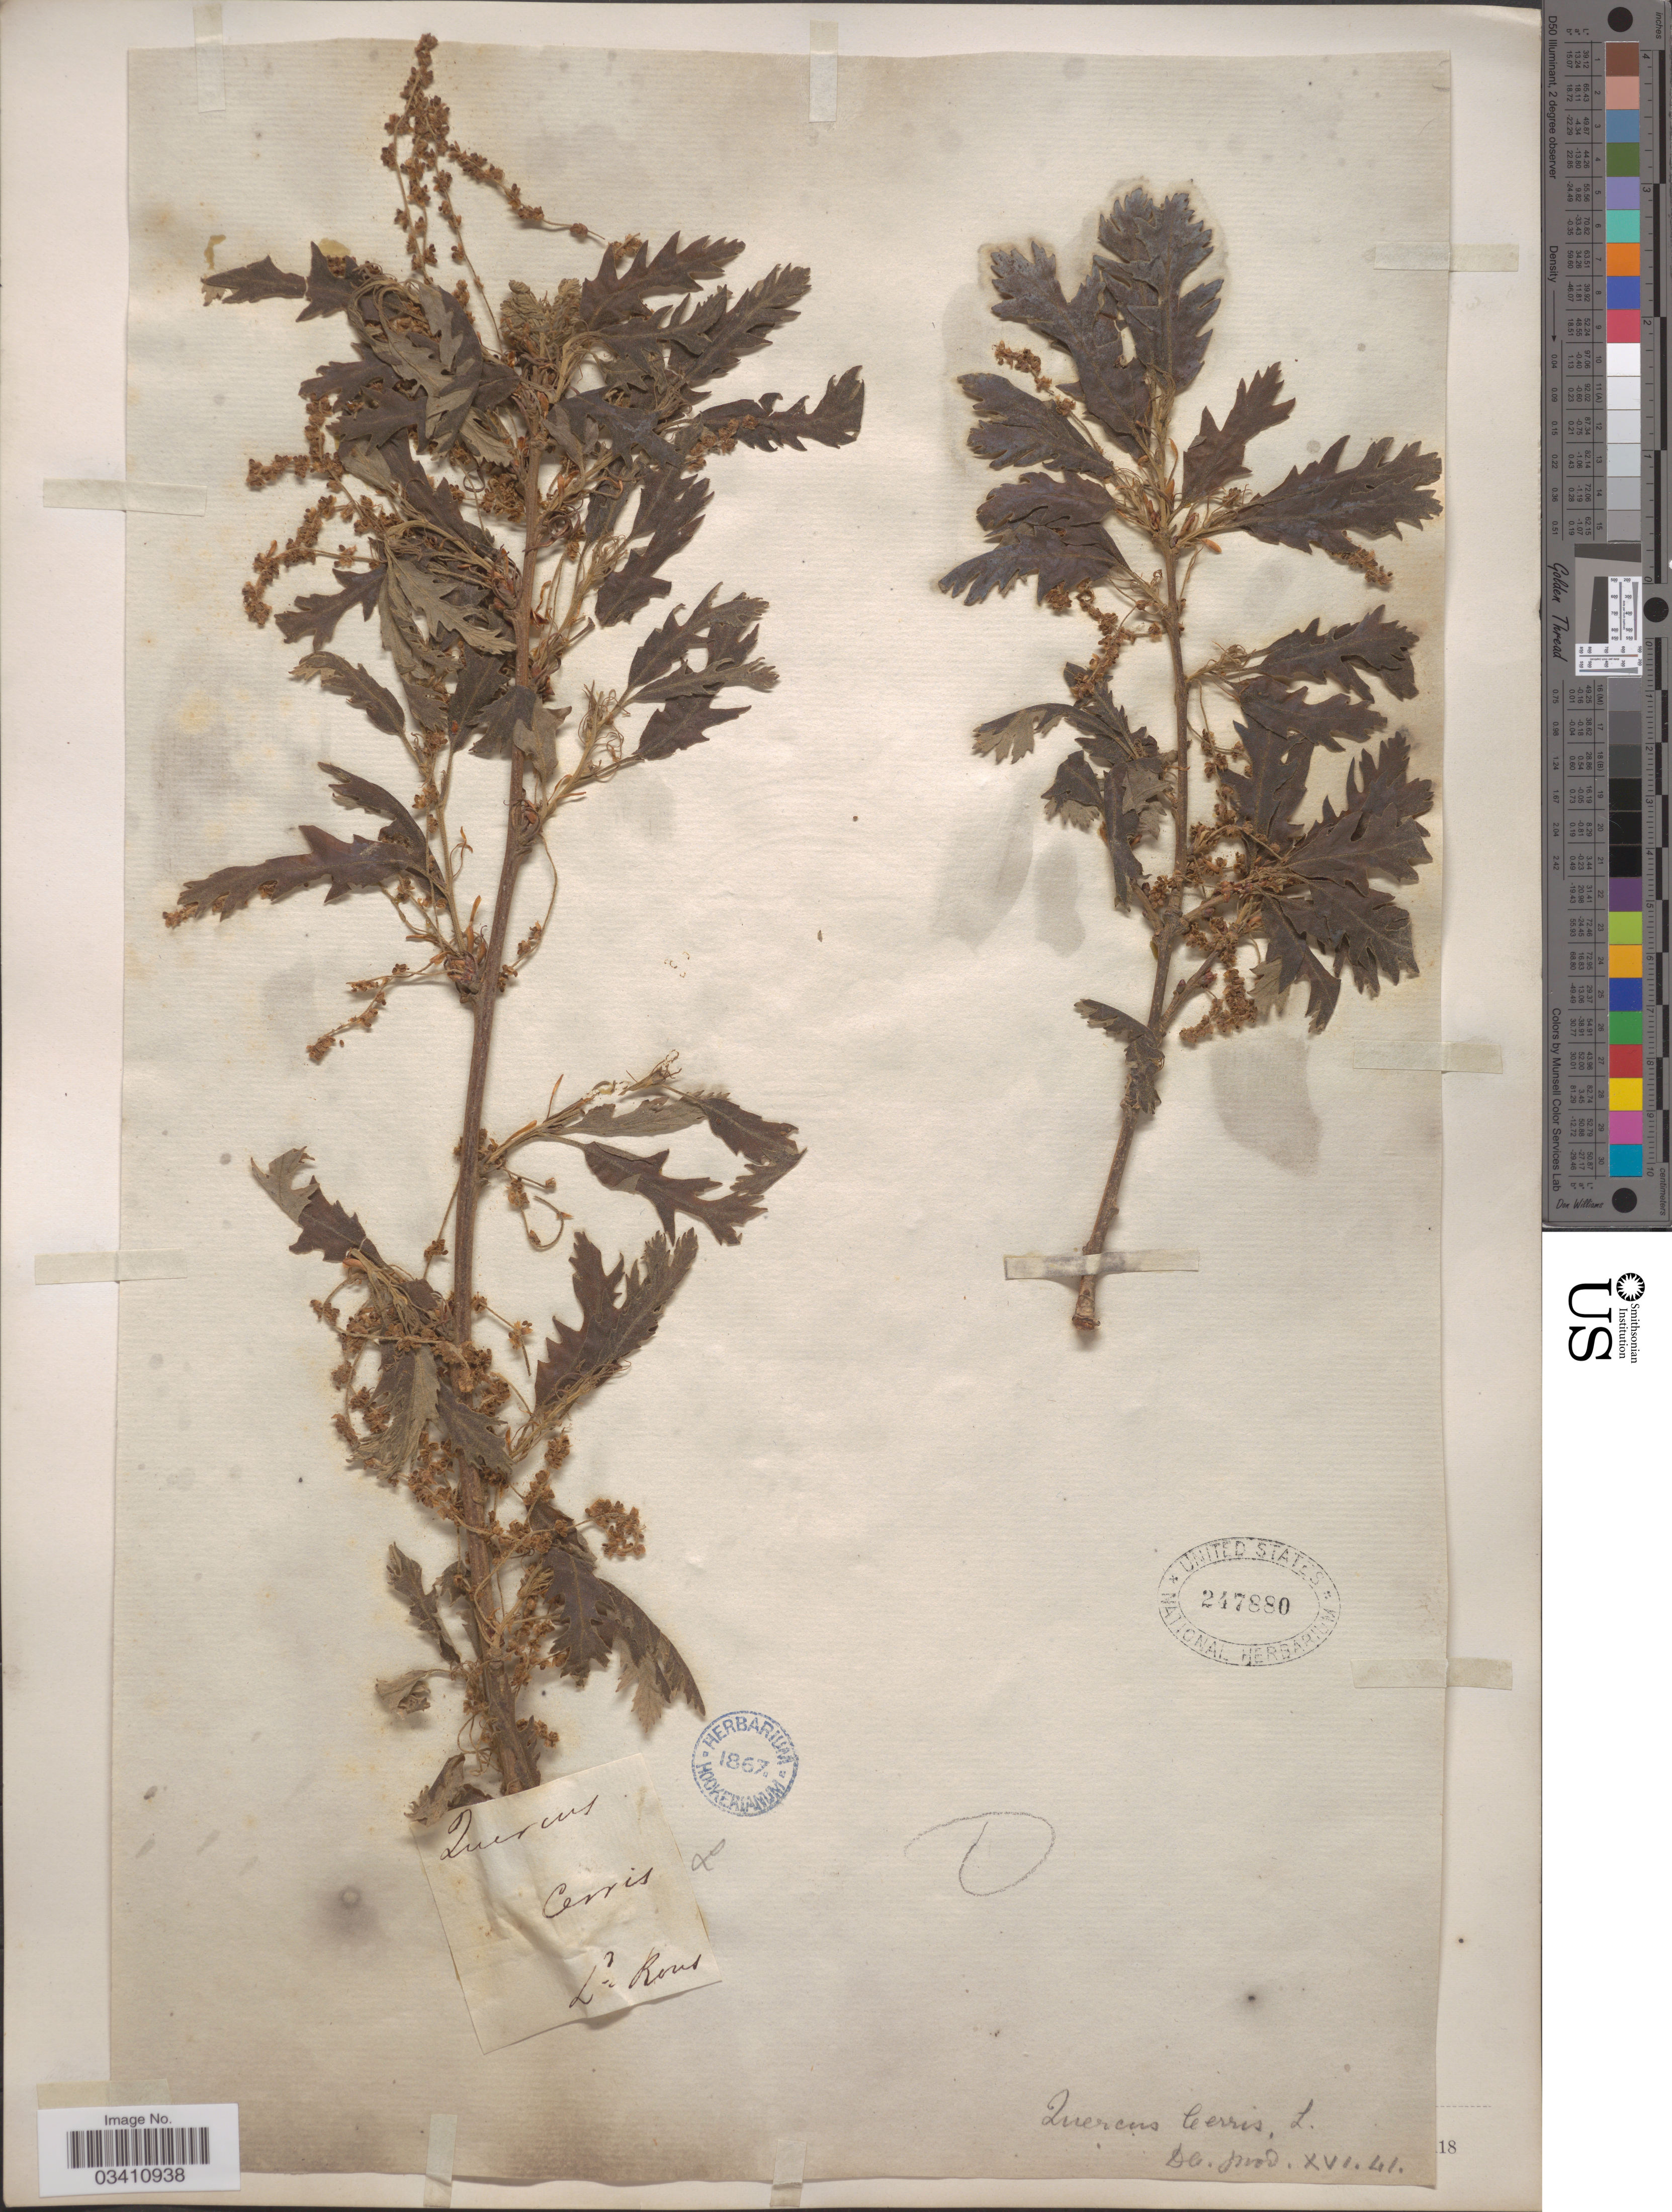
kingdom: Plantae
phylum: Tracheophyta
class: Magnoliopsida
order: Fagales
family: Fagaceae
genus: Quercus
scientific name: Quercus cerris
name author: L.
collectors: L. Rout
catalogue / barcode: US 247880